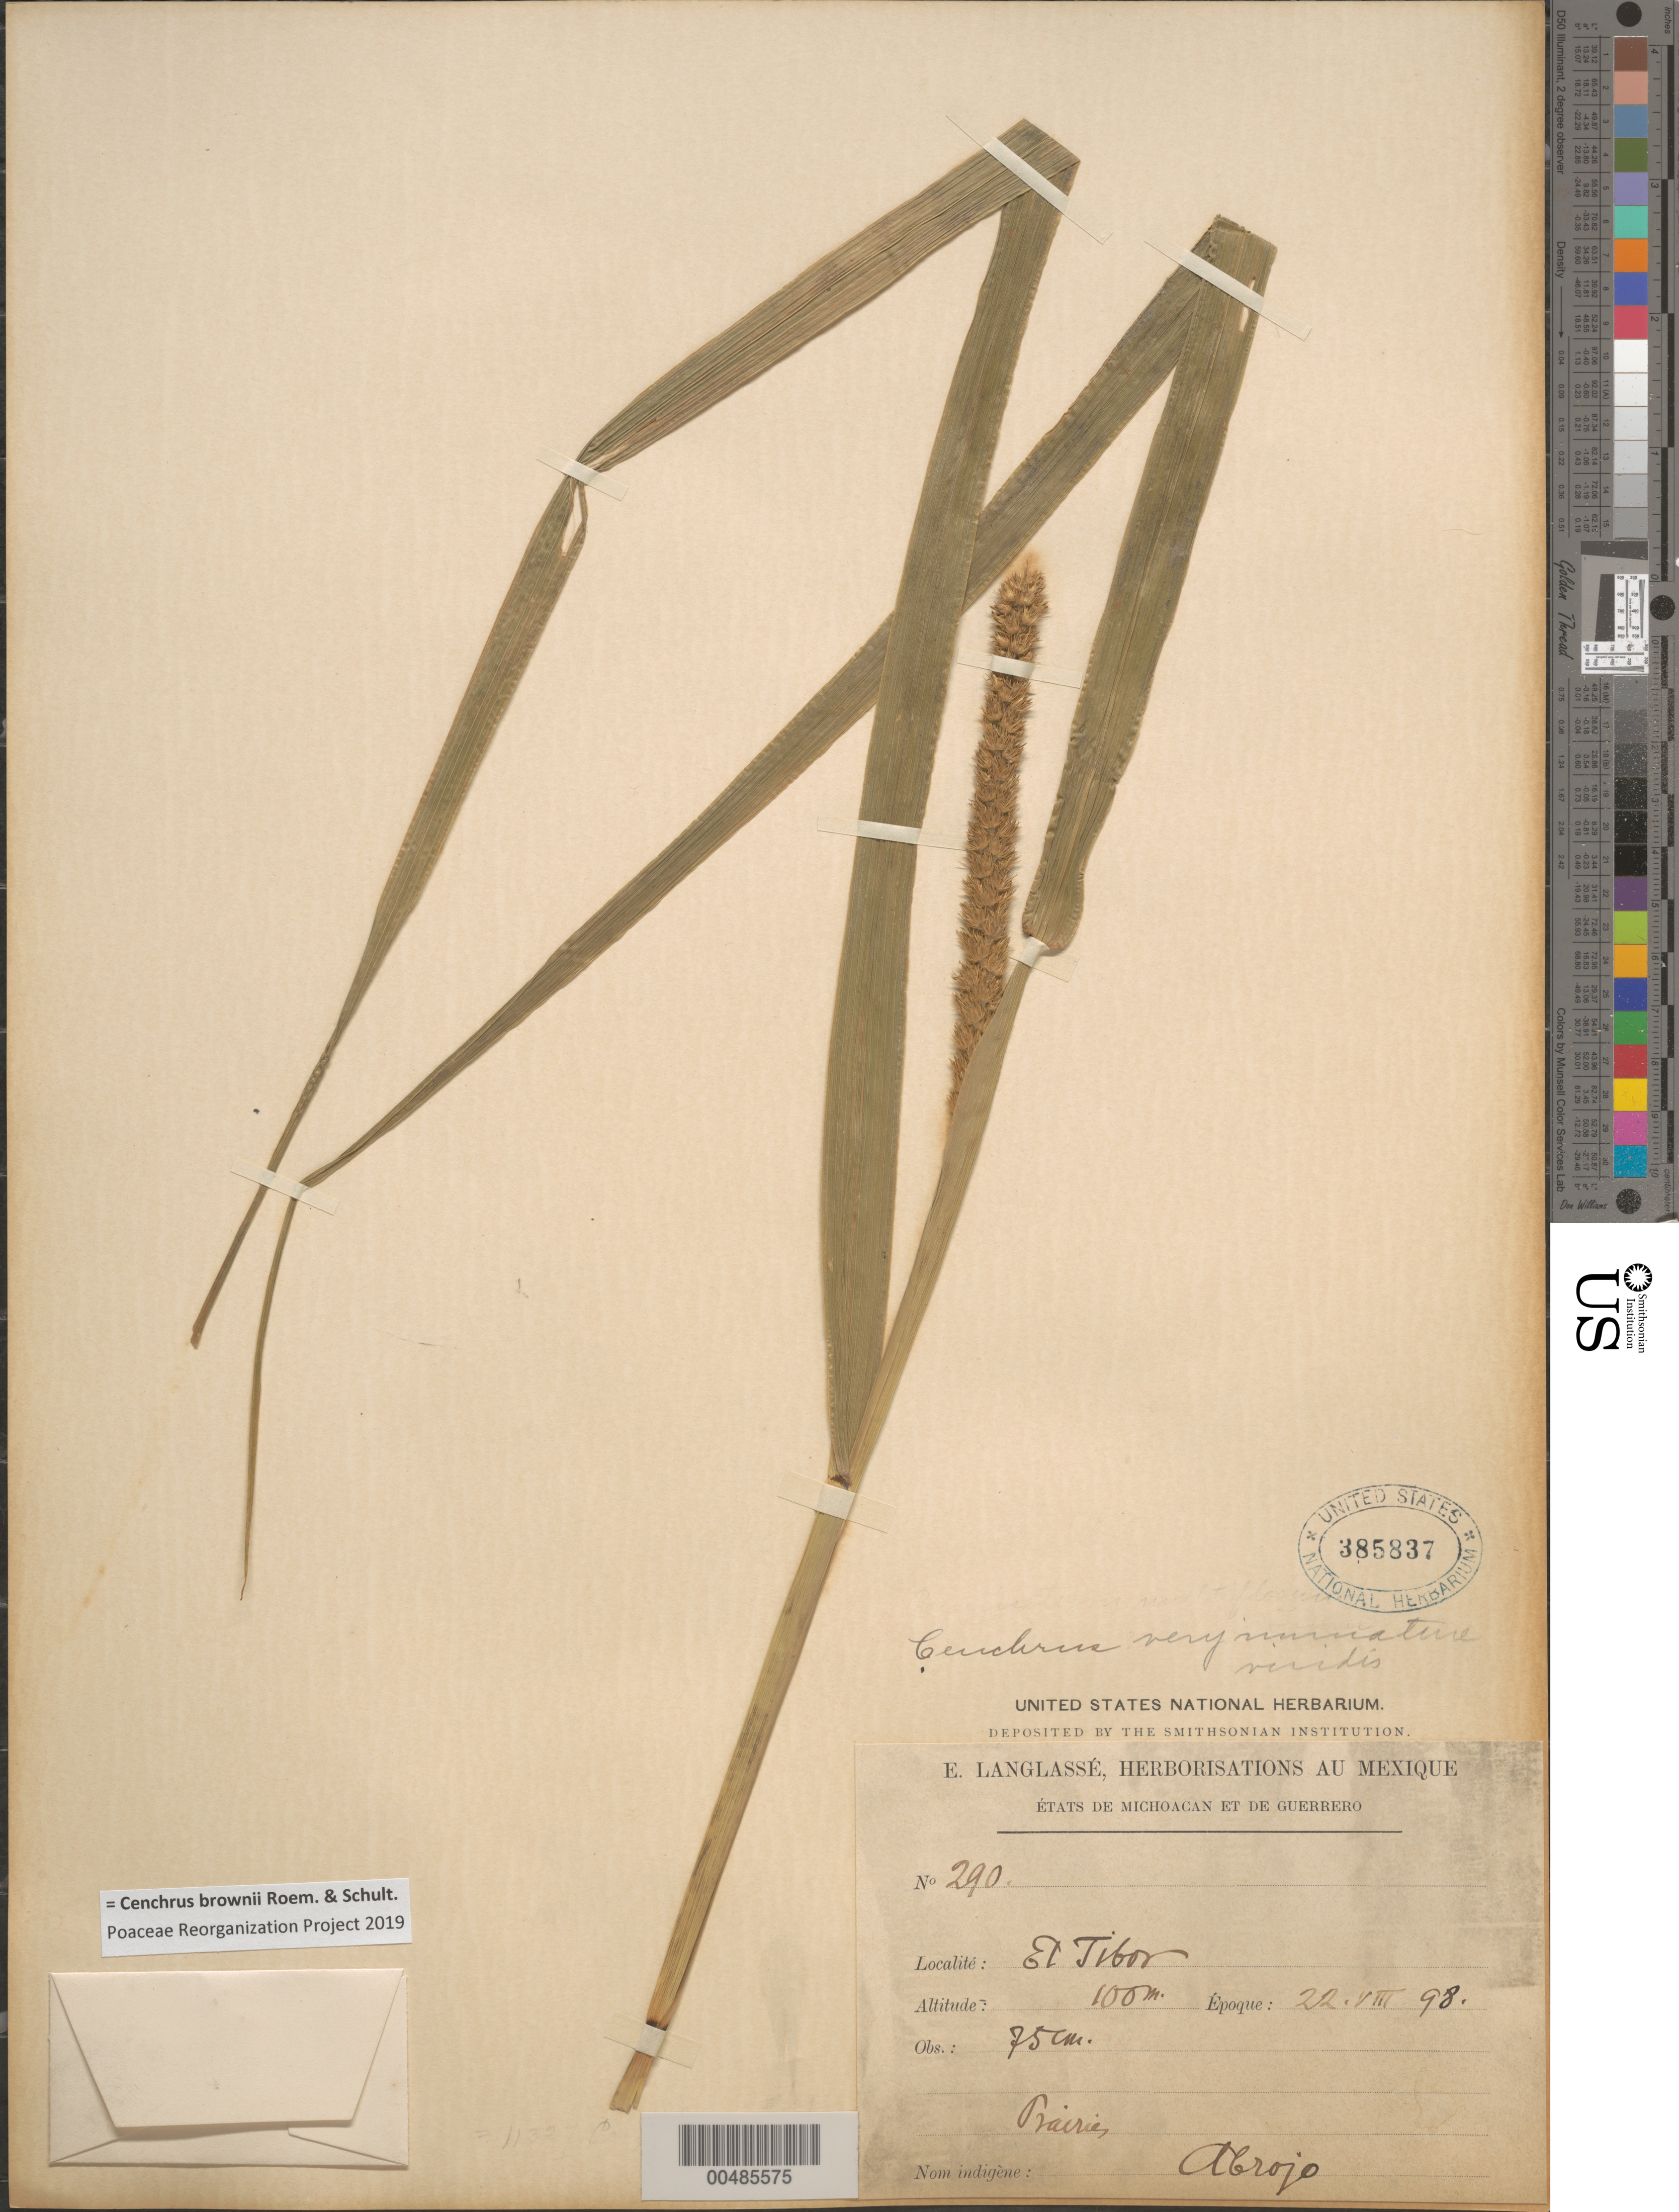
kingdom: Plantae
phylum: Tracheophyta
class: Liliopsida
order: Poales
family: Poaceae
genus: Cenchrus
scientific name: Cenchrus brownii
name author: Roem. & Schult.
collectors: E. Langlassé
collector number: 290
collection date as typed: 22 Aug 1898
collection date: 1898-08-22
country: Mexico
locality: States of Michoacan & of Guerrero, El Tibor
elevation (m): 100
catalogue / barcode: US 385837